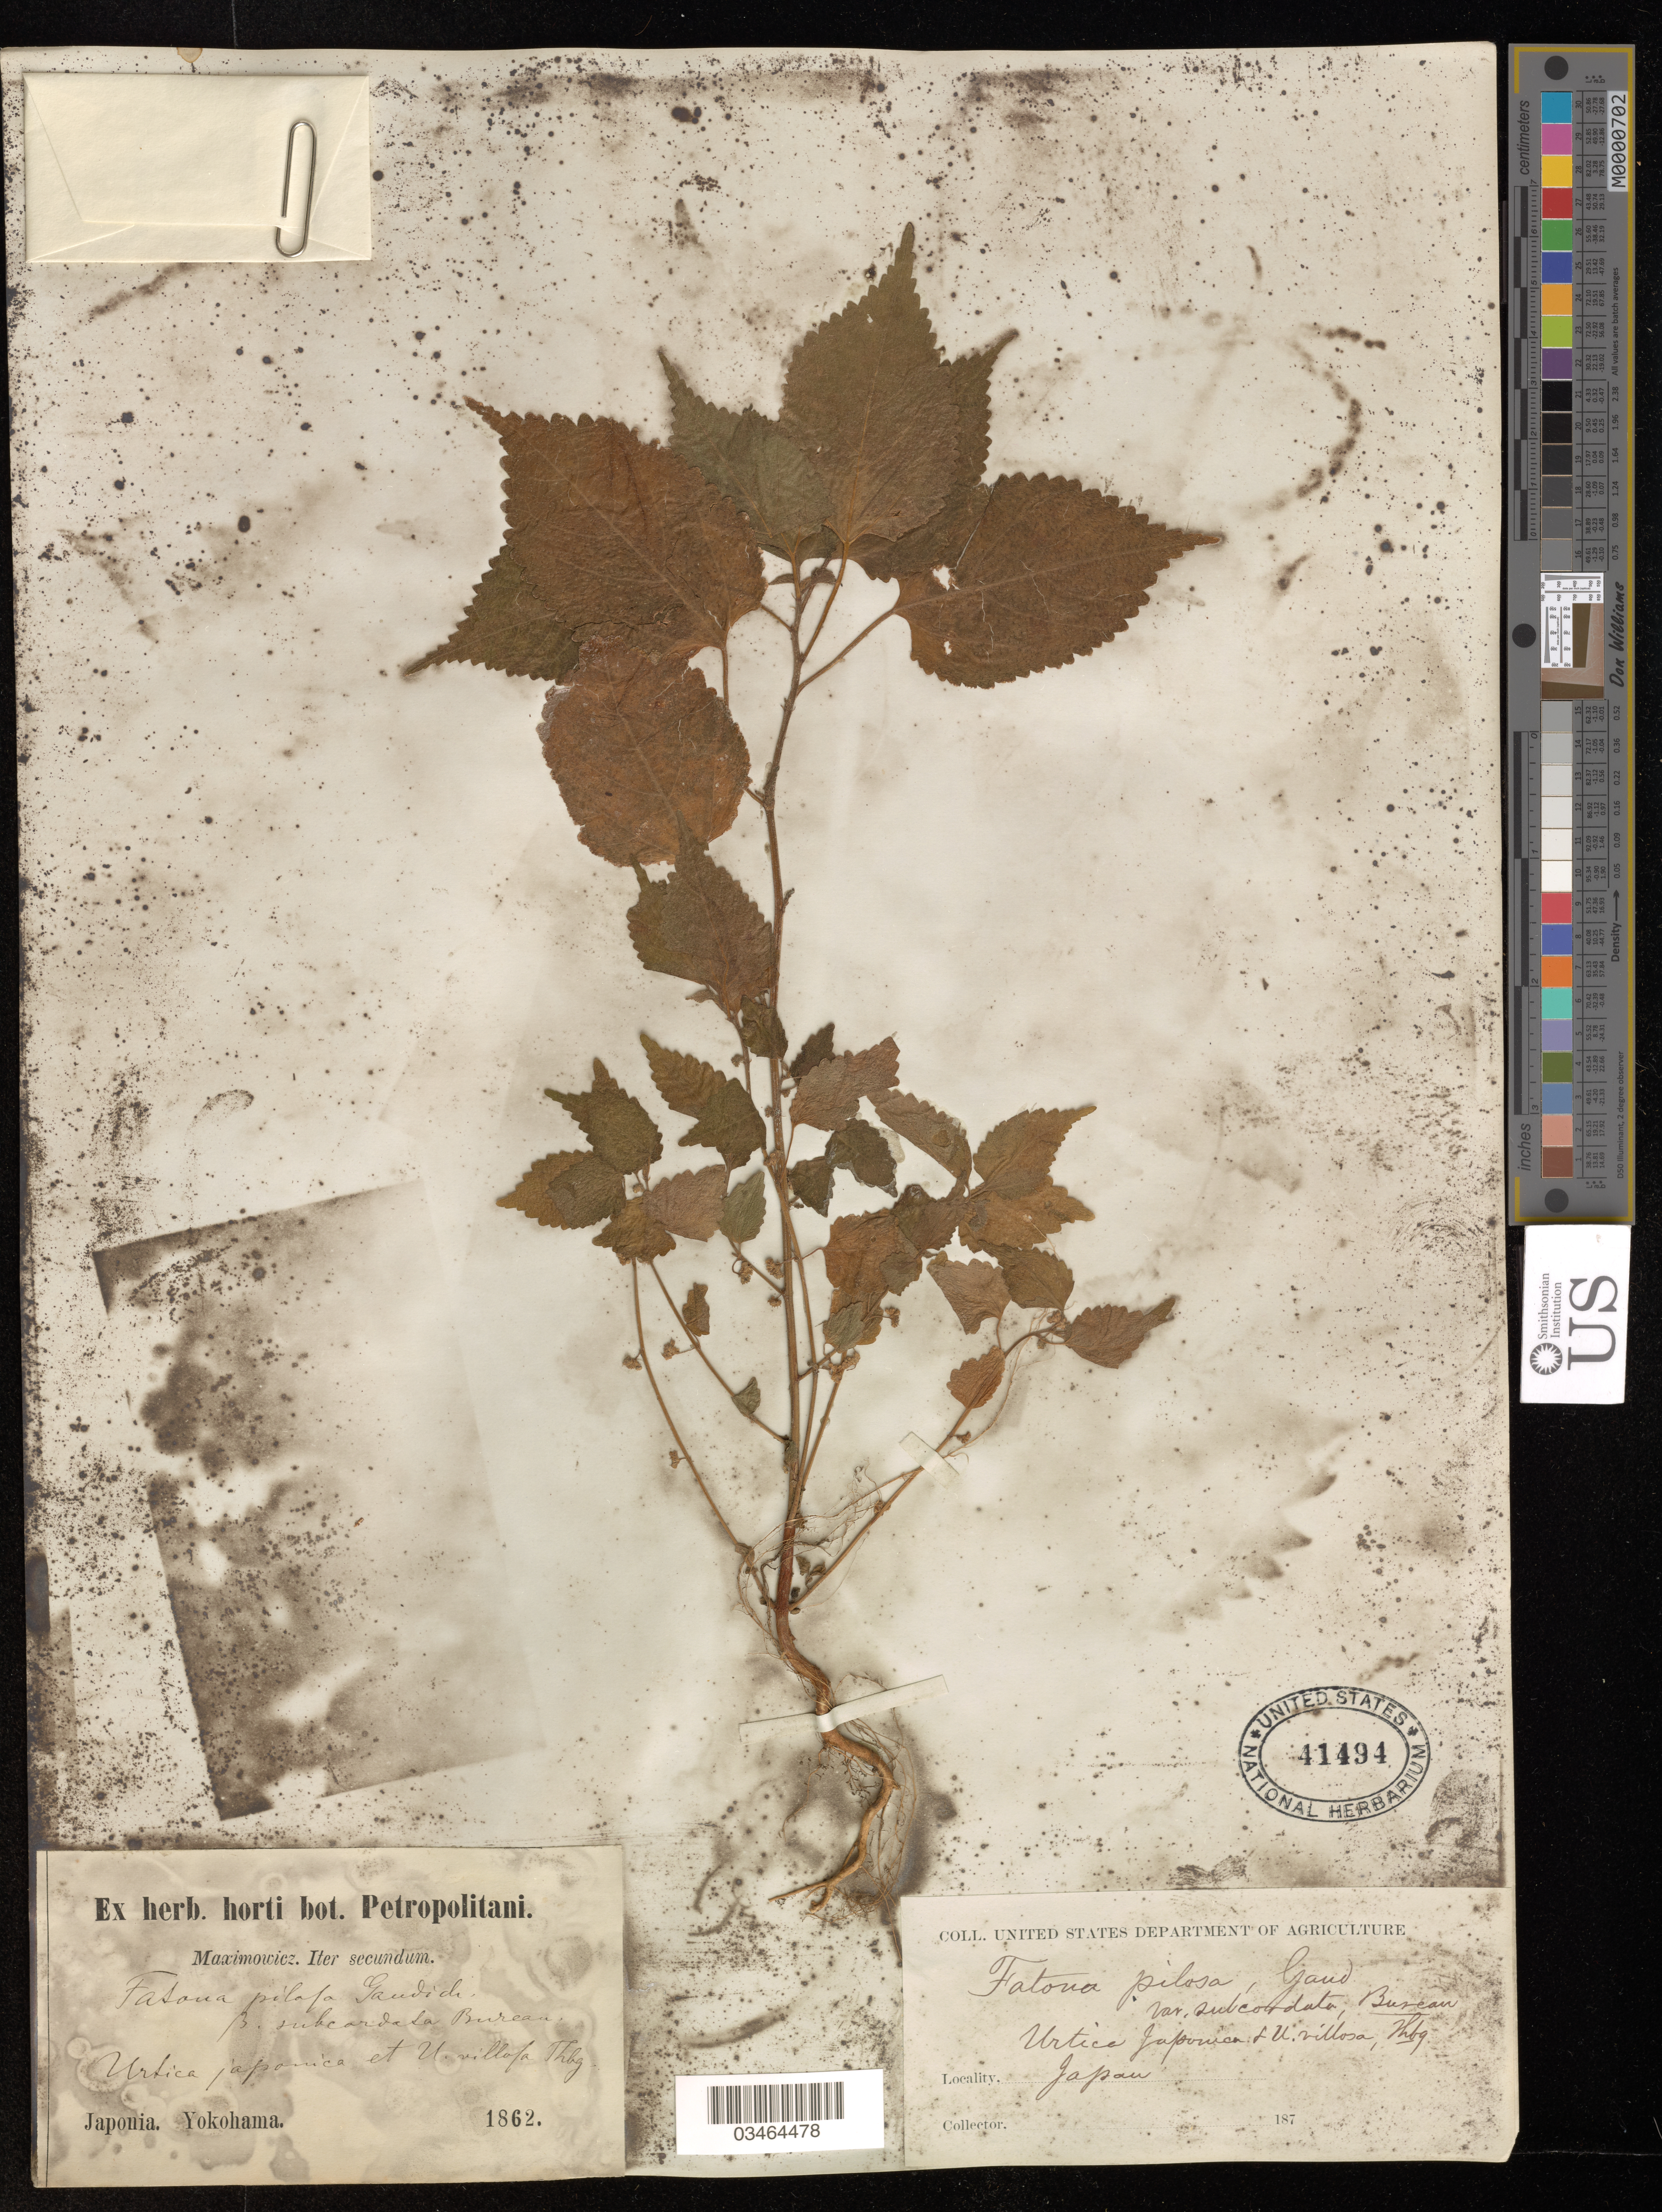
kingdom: Plantae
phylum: Tracheophyta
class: Magnoliopsida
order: Rosales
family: Moraceae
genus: Fatoua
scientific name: Fatoua pilosa var. subcordata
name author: (Gaudich.) Bureau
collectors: -. Maximowicz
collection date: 1862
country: Japan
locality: Yokohama.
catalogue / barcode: US 41494